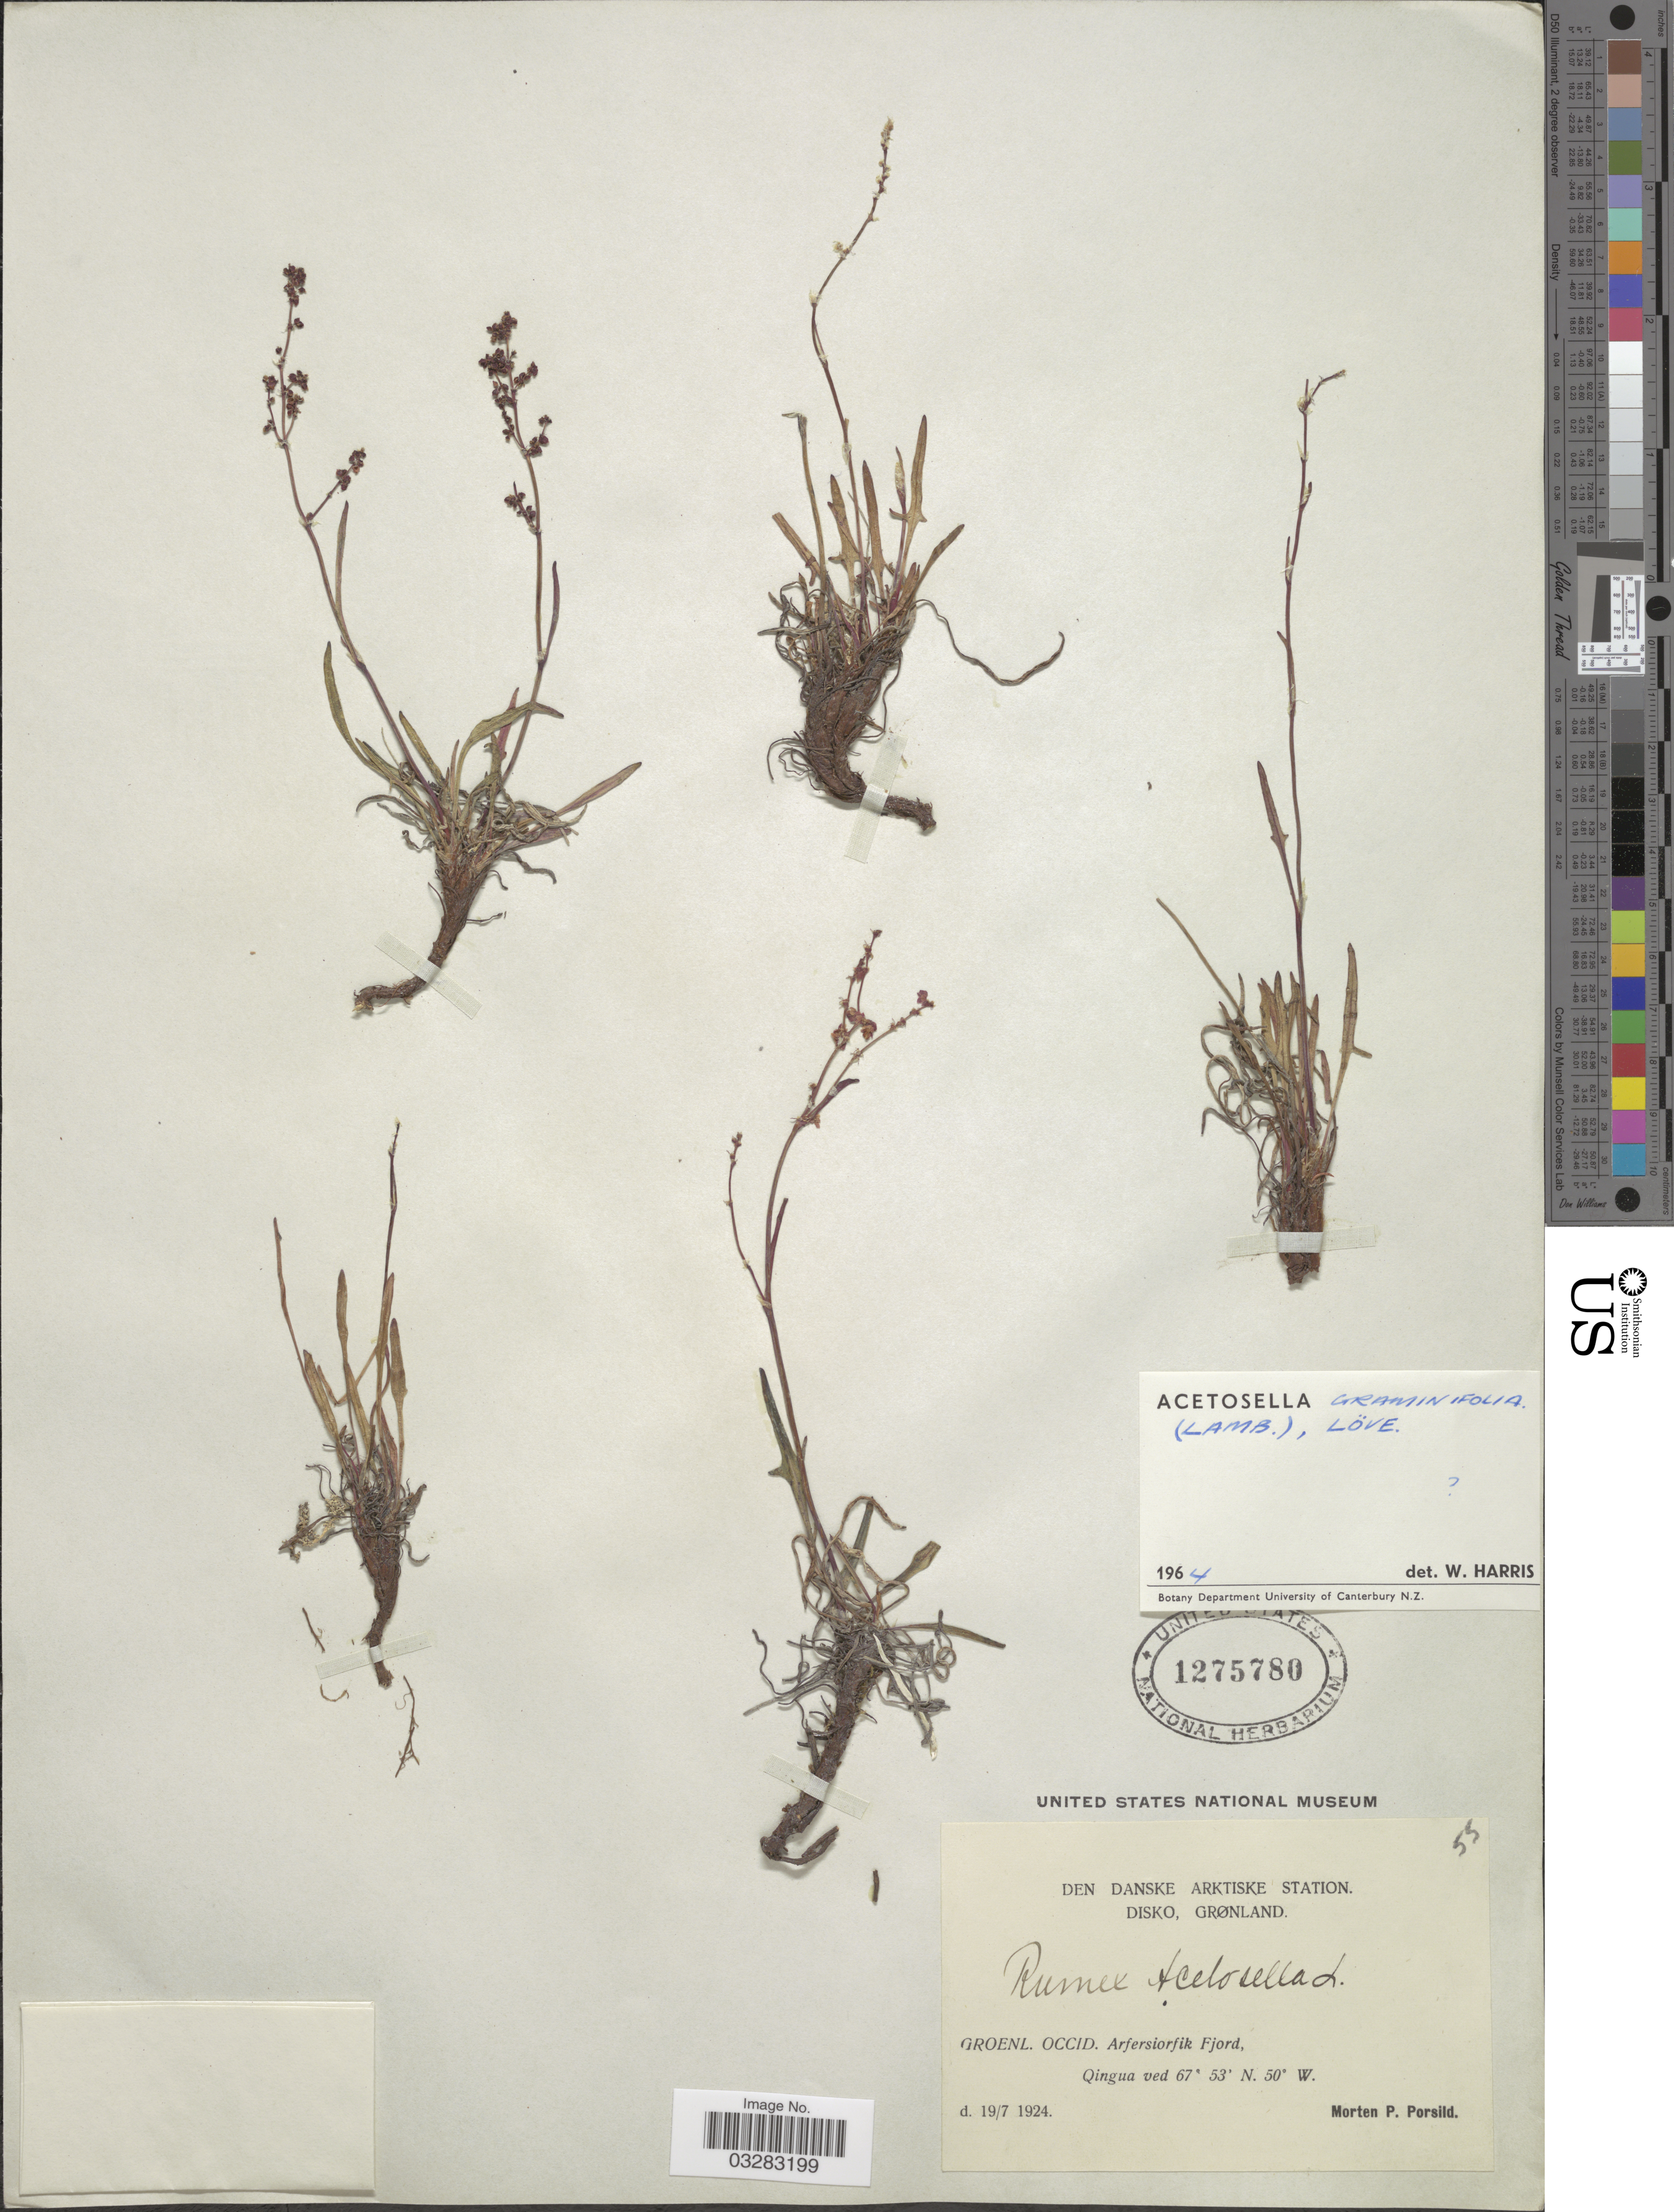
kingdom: Plantae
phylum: Tracheophyta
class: Magnoliopsida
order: Caryophyllales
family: Polygonaceae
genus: Rumex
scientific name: Rumex acetosella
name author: L.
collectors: M. P. Porsild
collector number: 55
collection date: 1924-07-19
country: Greenland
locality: Den Danske Arktiske Station. Disko, Grønland. Groenl. Occid. Arfersiorfik Fjord, Qingua ved.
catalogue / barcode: US 1275780